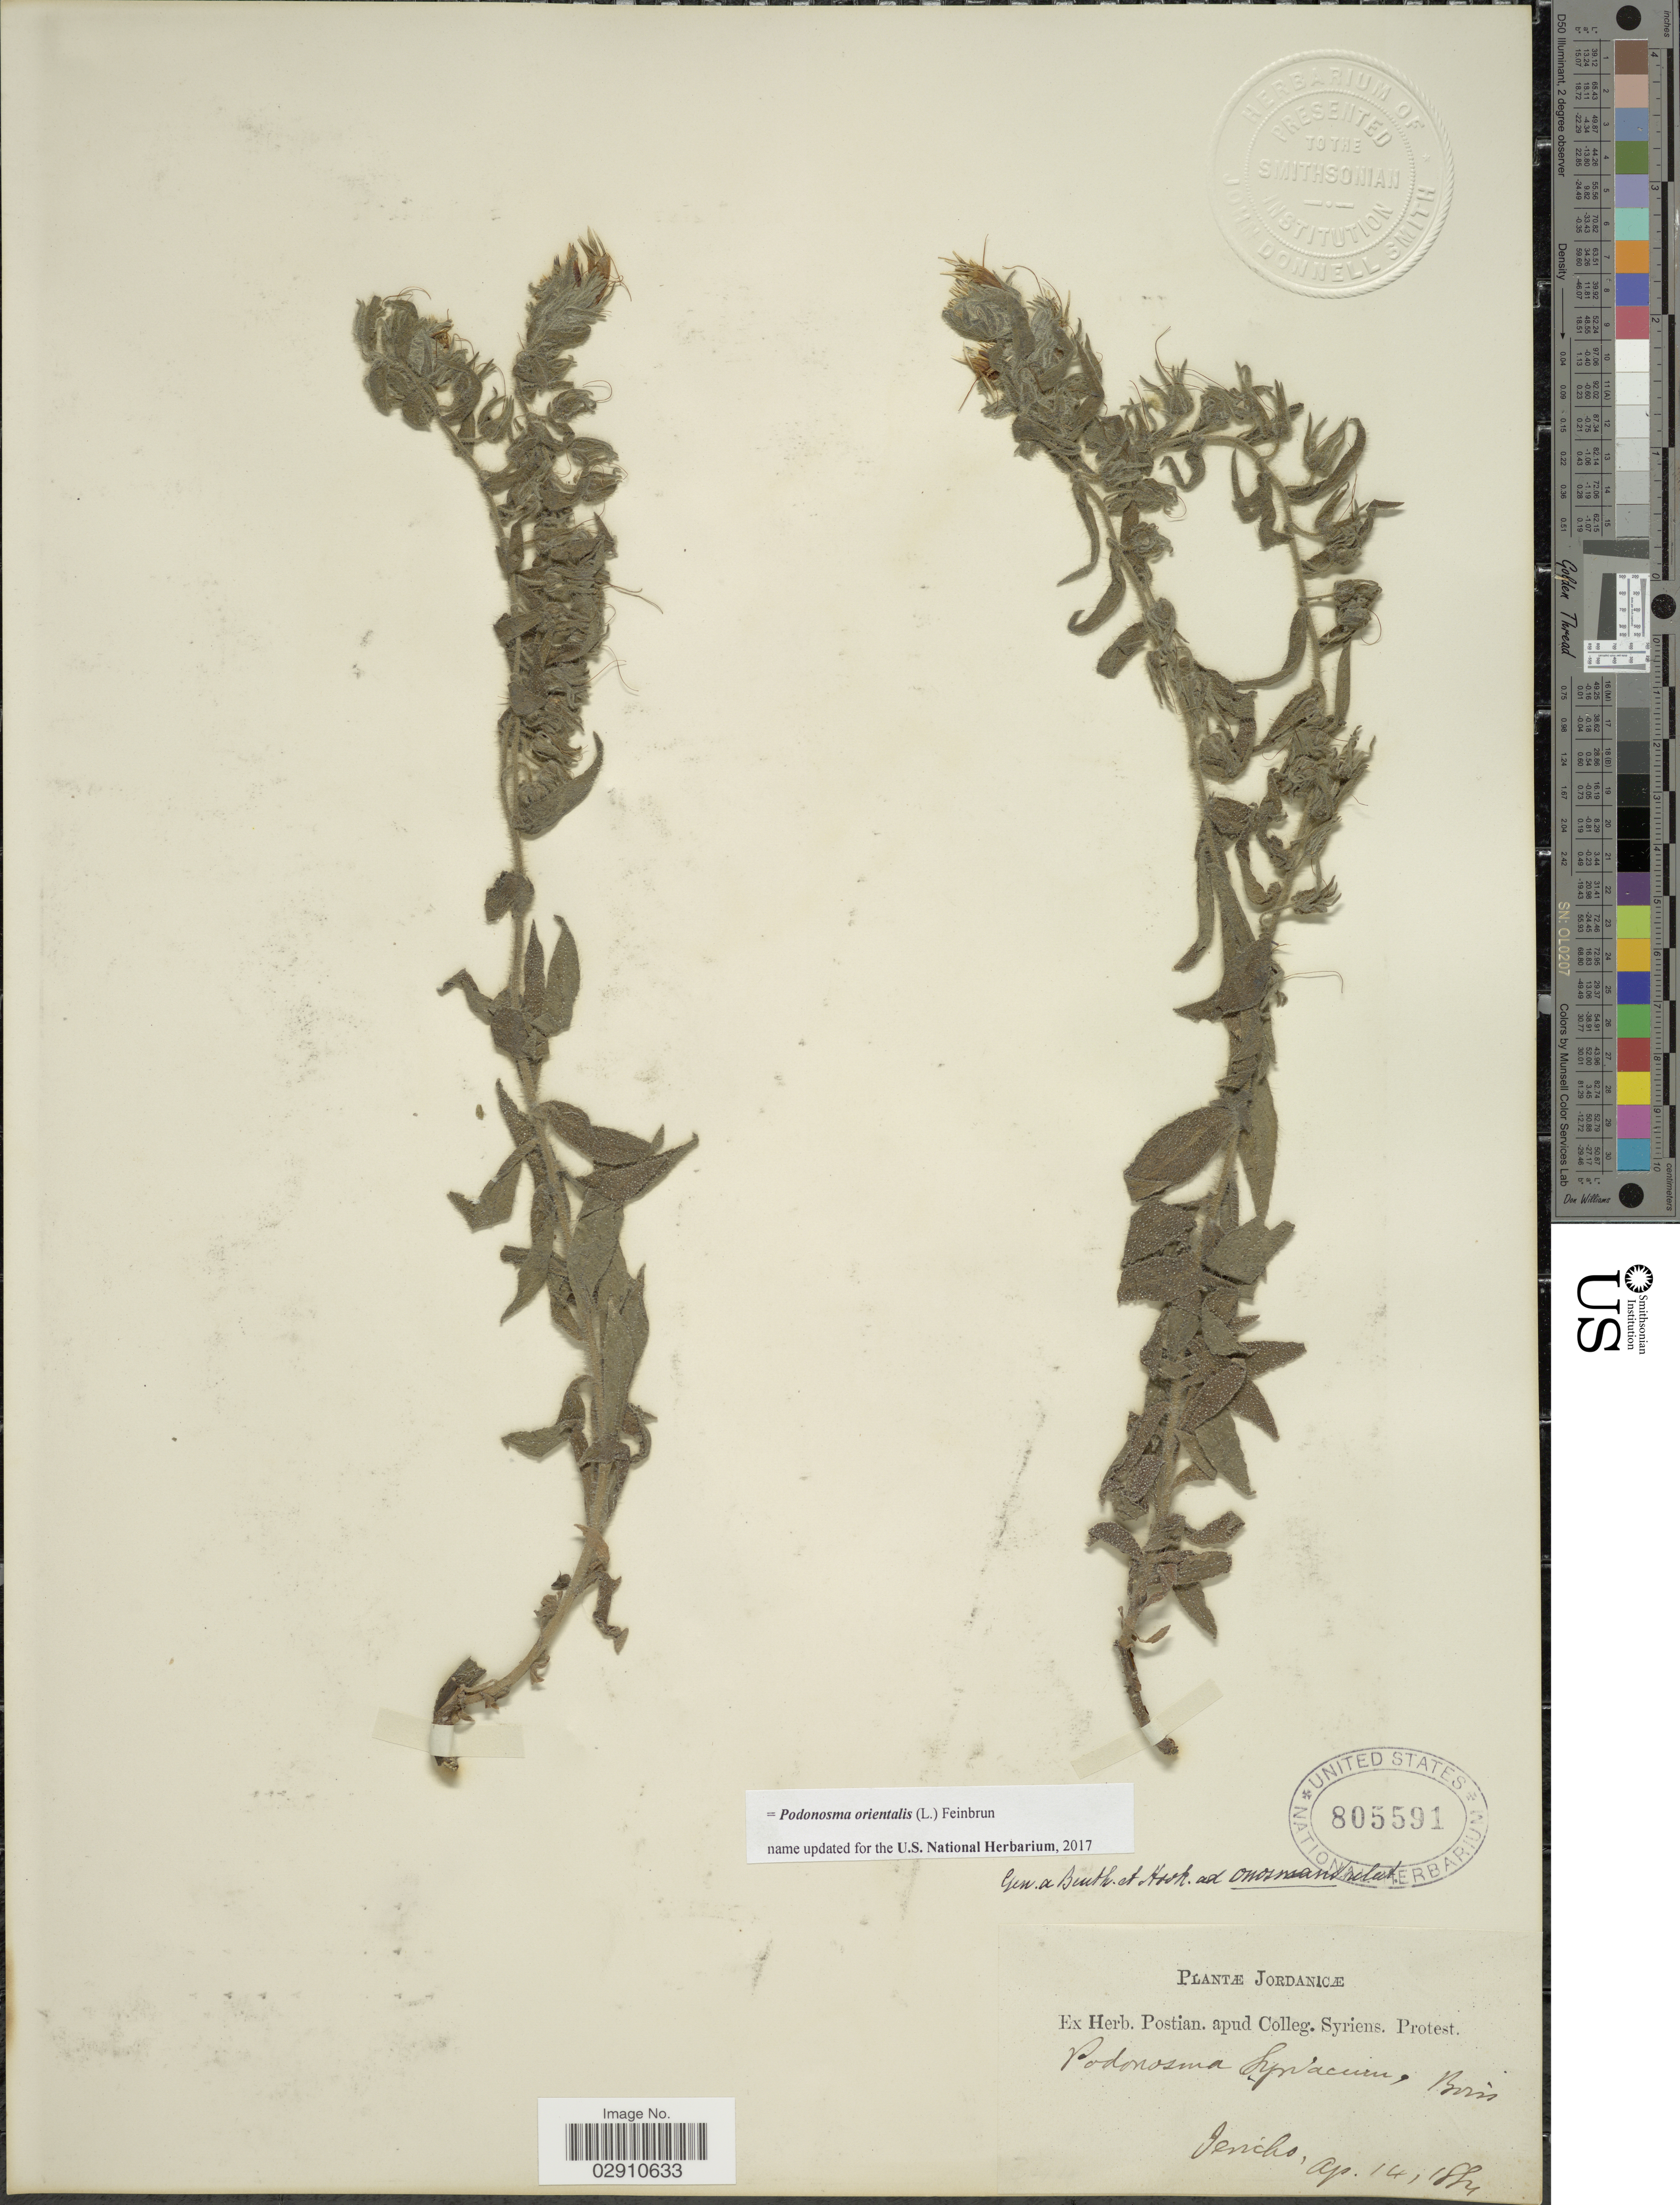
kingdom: Plantae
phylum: Tracheophyta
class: Magnoliopsida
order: Boraginales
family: Boraginaceae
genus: Podonosma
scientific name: Podonosma orientalis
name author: (L.) Feinbrun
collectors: ex herb. Postian. apud Colleg. Syriens. Protest. USE "Fannie P. A. Shepard" (10308853) AS PRIMARY COLLECTOR INSTEAD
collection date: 1884-04-14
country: Jordan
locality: Jericho.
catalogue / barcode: US 805591